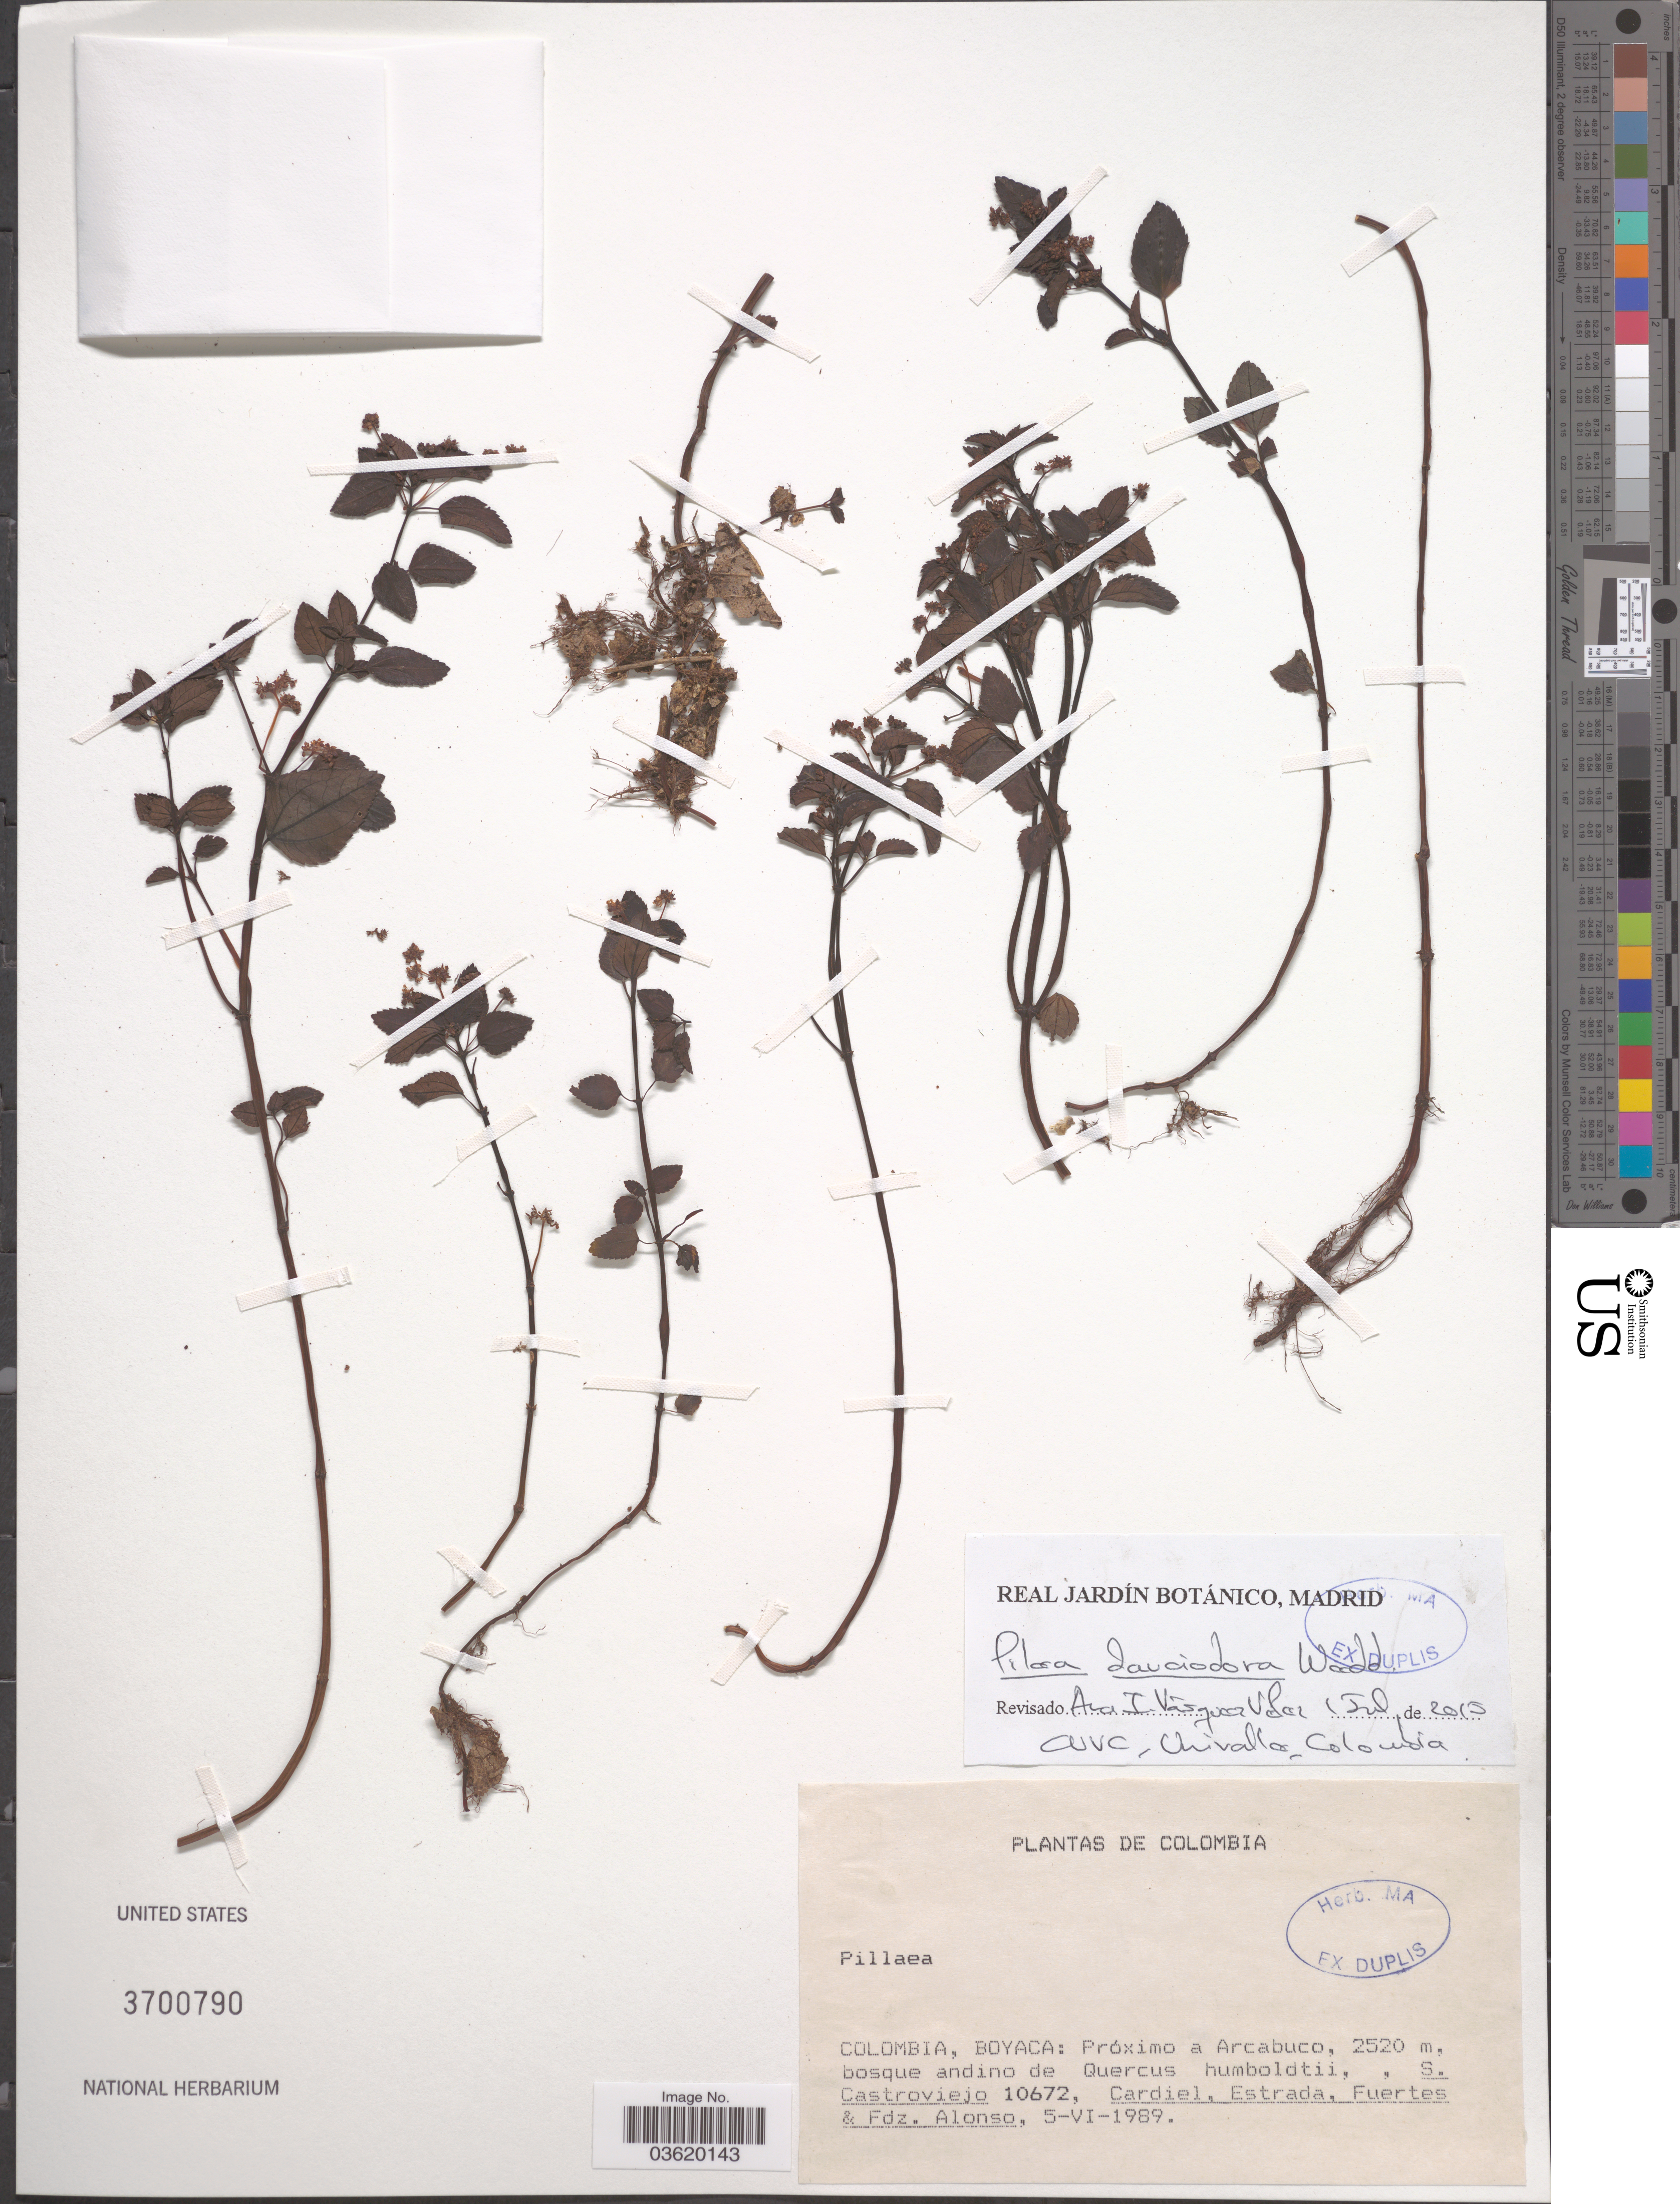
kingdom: Plantae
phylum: Tracheophyta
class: Magnoliopsida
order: Rosales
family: Urticaceae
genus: Pilea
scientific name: Pilea dauciodora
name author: Pav. ex Wedd.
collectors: Cardiel, -. Estrada, -- Fuertes & F. Alonso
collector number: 10672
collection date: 1989-06-05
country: Colombia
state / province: Boyacá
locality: Próximo a Arcabuco.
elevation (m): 2520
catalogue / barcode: US 3700790